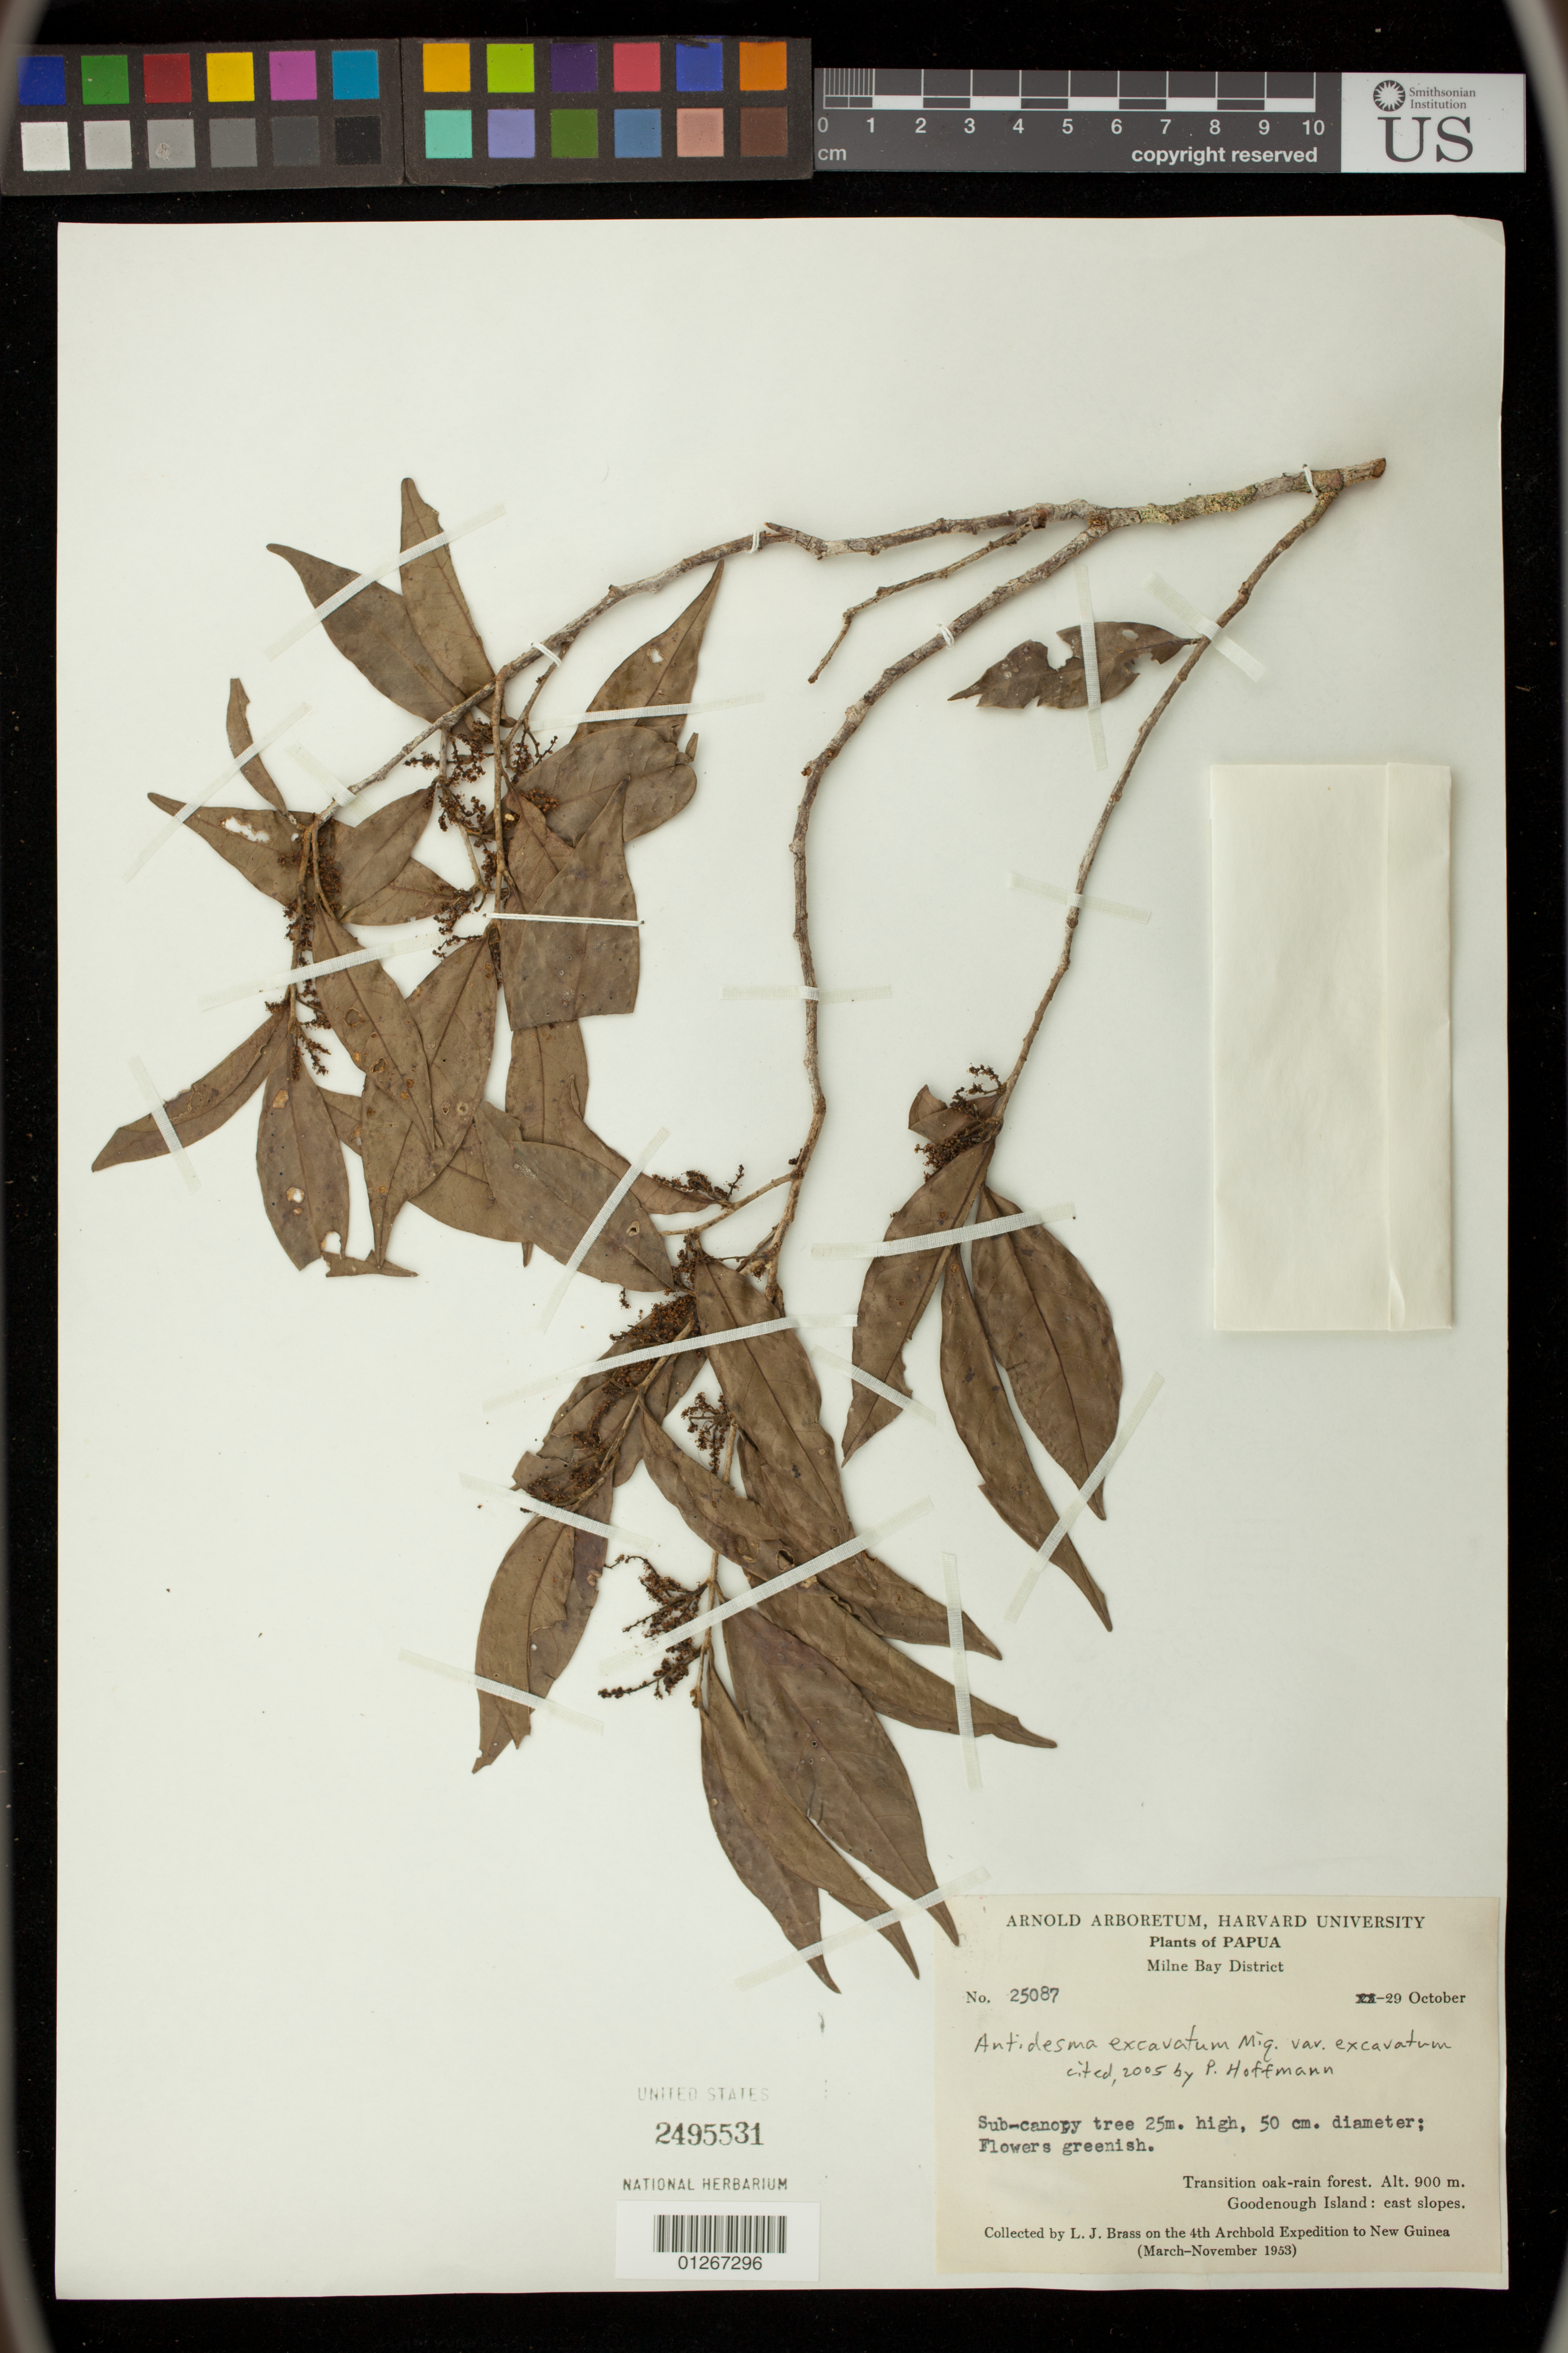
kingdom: Plantae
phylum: Tracheophyta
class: Magnoliopsida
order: Malpighiales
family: Phyllanthaceae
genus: Antidesma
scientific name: Antidesma excavatum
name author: Miq.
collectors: L. J. Brass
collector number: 25087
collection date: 1953-10-29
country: Papua New Guinea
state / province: Milne Bay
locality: Goodenough Island: East slopes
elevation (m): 900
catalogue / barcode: US 2495531